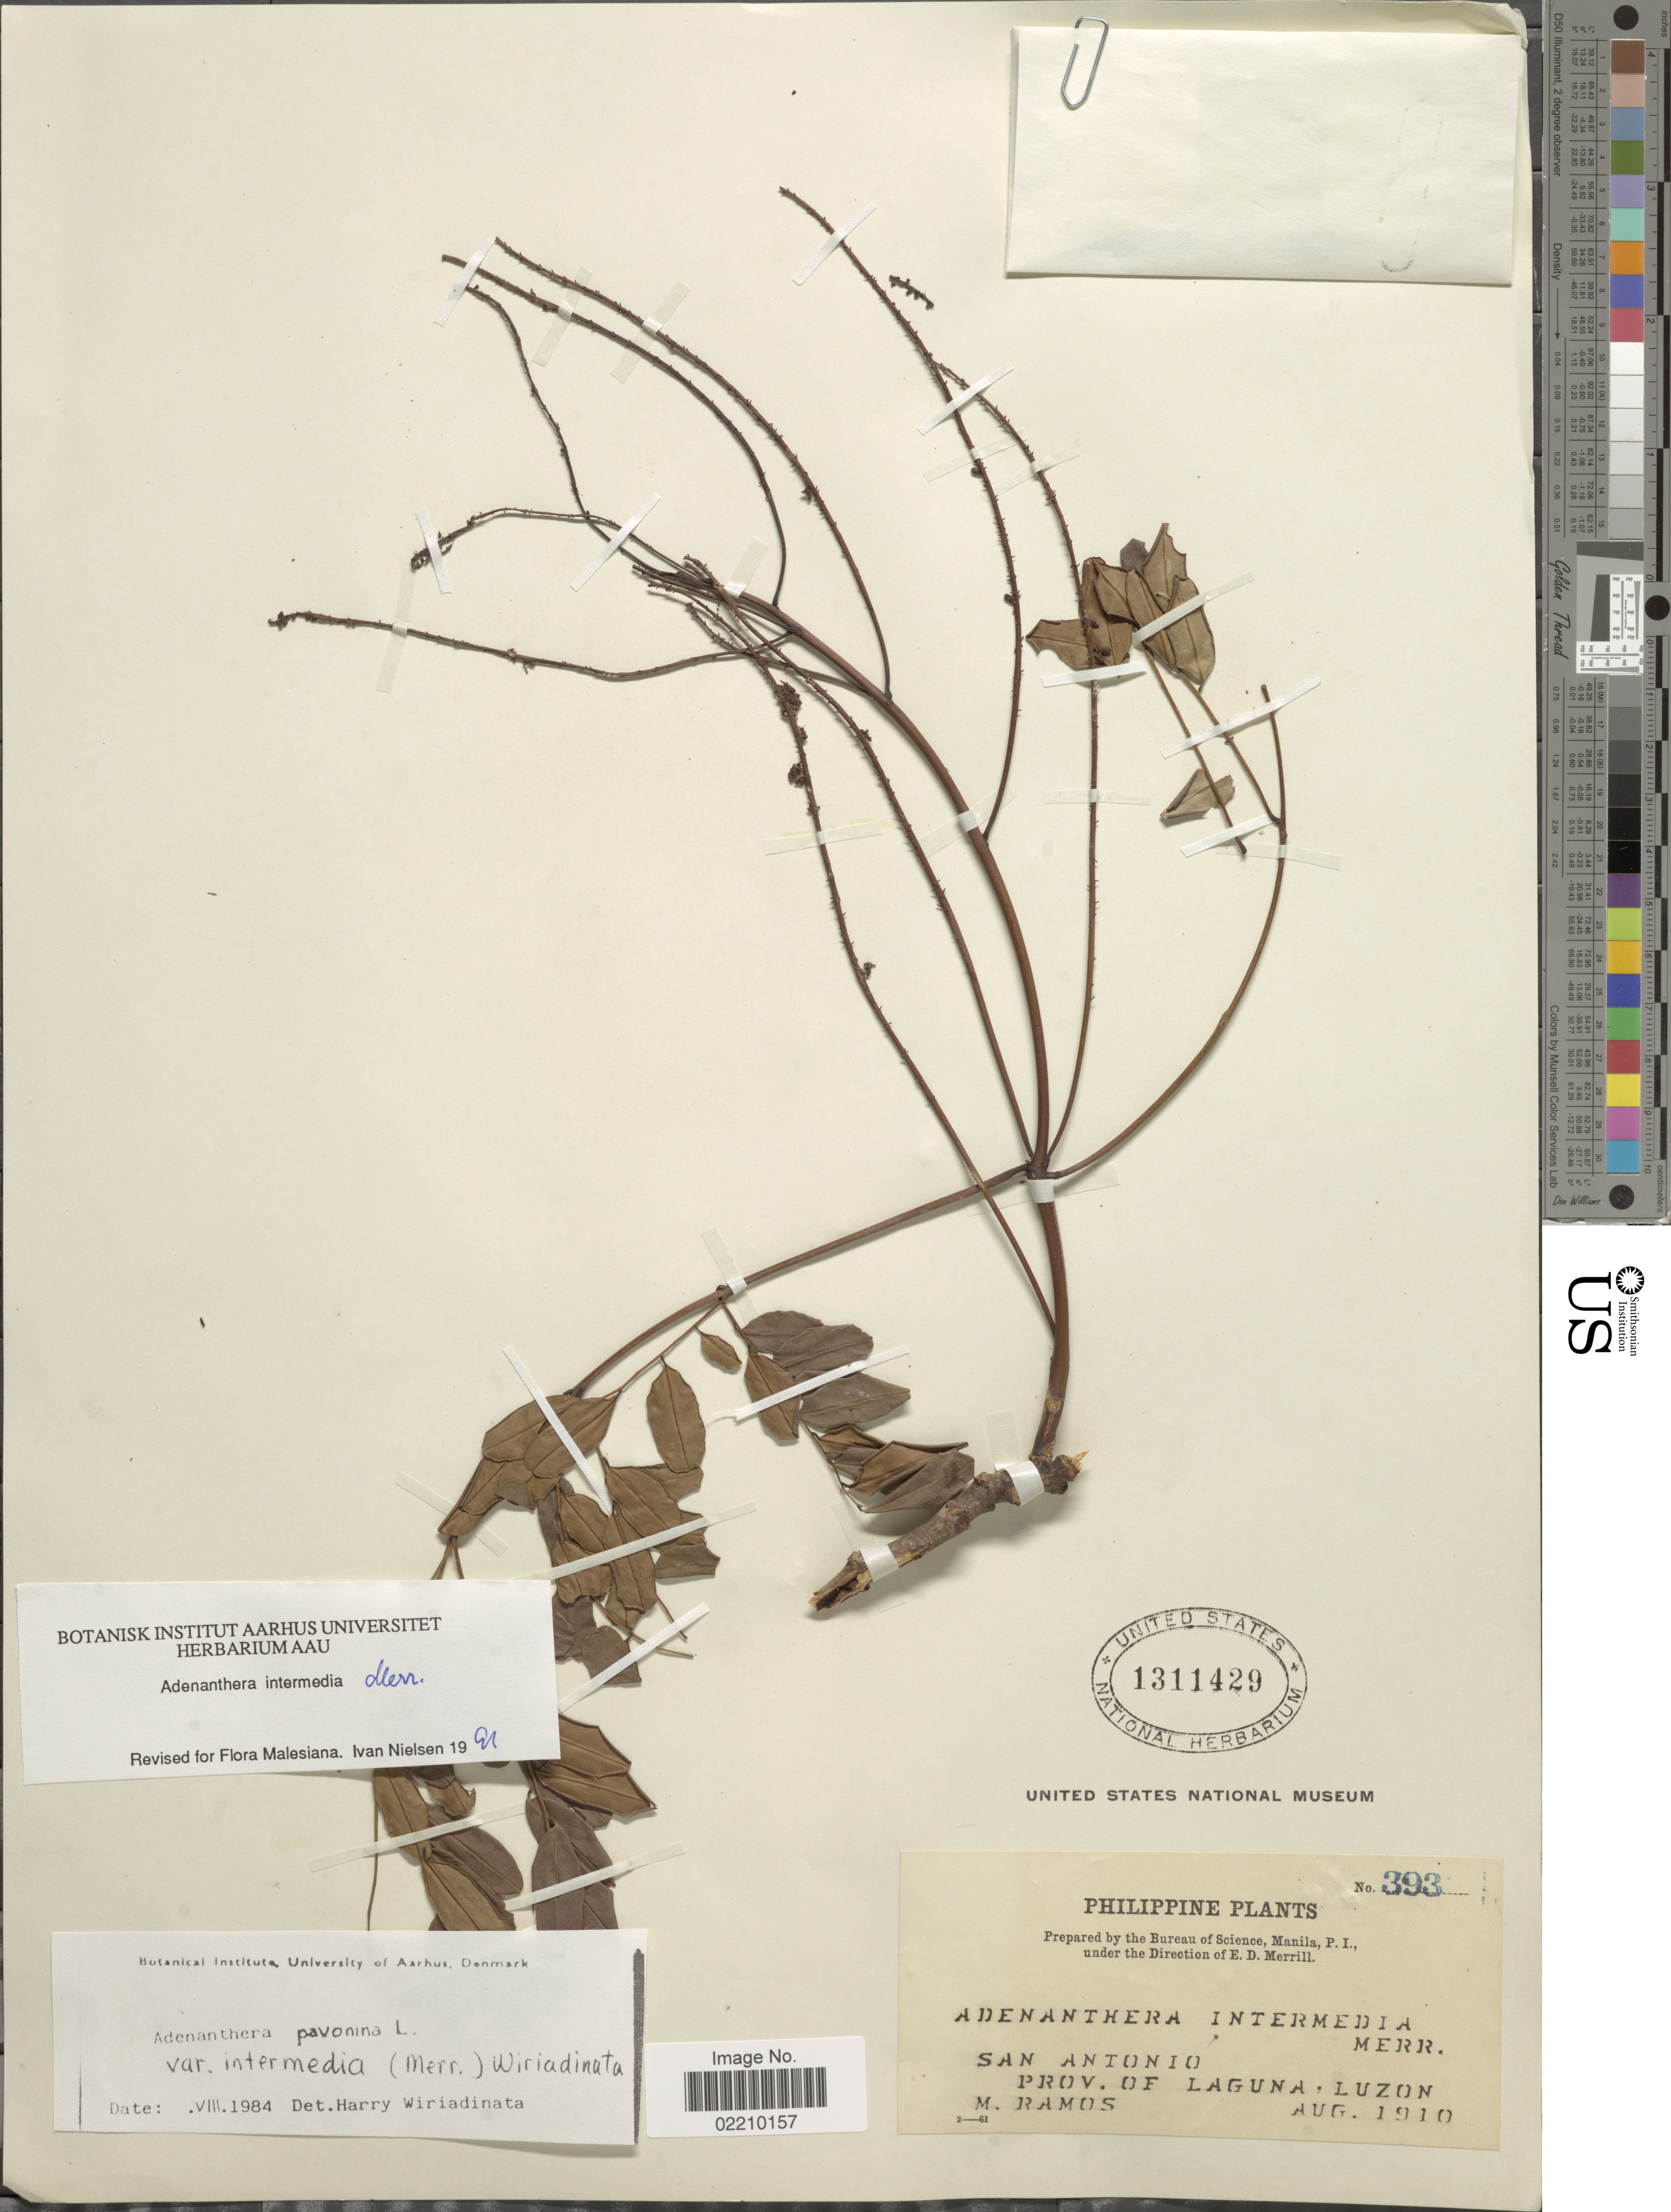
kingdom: Plantae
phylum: Tracheophyta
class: Magnoliopsida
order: Fabales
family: Fabaceae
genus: Adenanthera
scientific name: Adenanthera intermedia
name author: Merr.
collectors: M. Ramos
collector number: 393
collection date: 1910-08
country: Philippines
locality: San Antonio, Prov. of Laguna, Luzon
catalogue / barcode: US 1311429